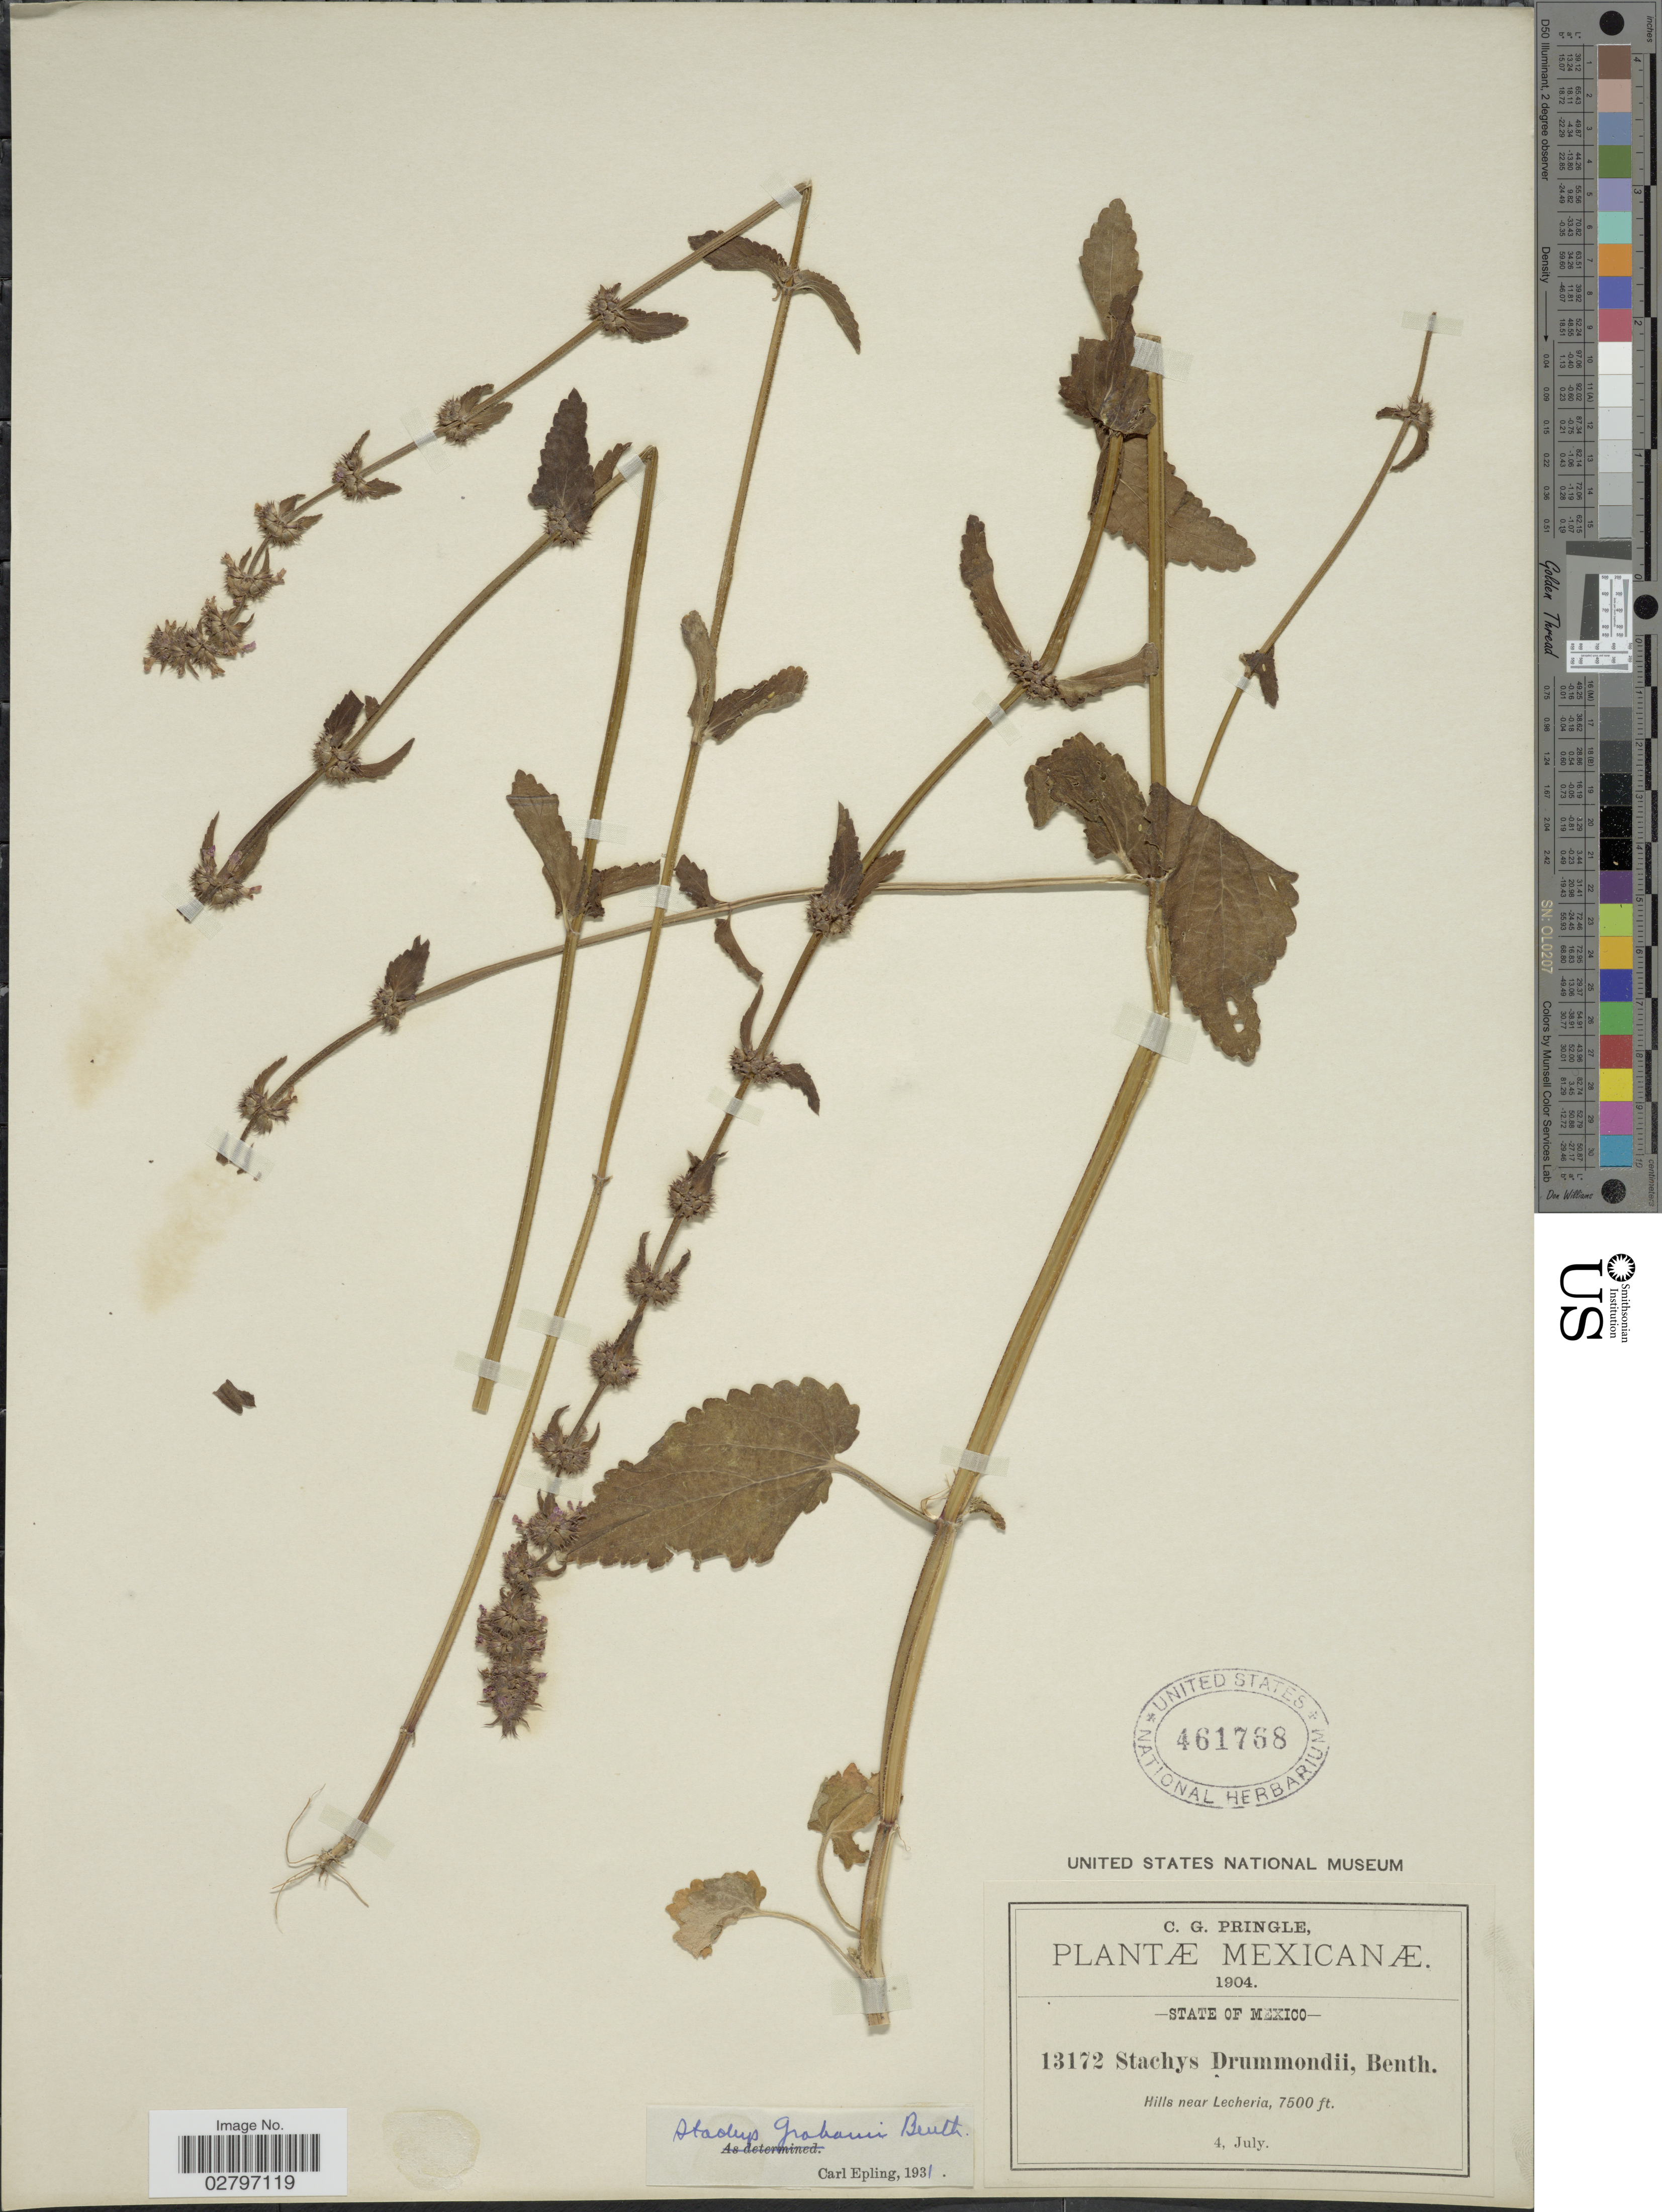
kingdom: Plantae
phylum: Tracheophyta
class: Magnoliopsida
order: Lamiales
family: Lamiaceae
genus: Stachys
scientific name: Stachys grahami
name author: Benth.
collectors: C. G. Pringle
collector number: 13172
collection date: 1904-07-04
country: Mexico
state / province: México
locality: Hills near Lecheria.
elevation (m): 2286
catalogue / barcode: US 461768